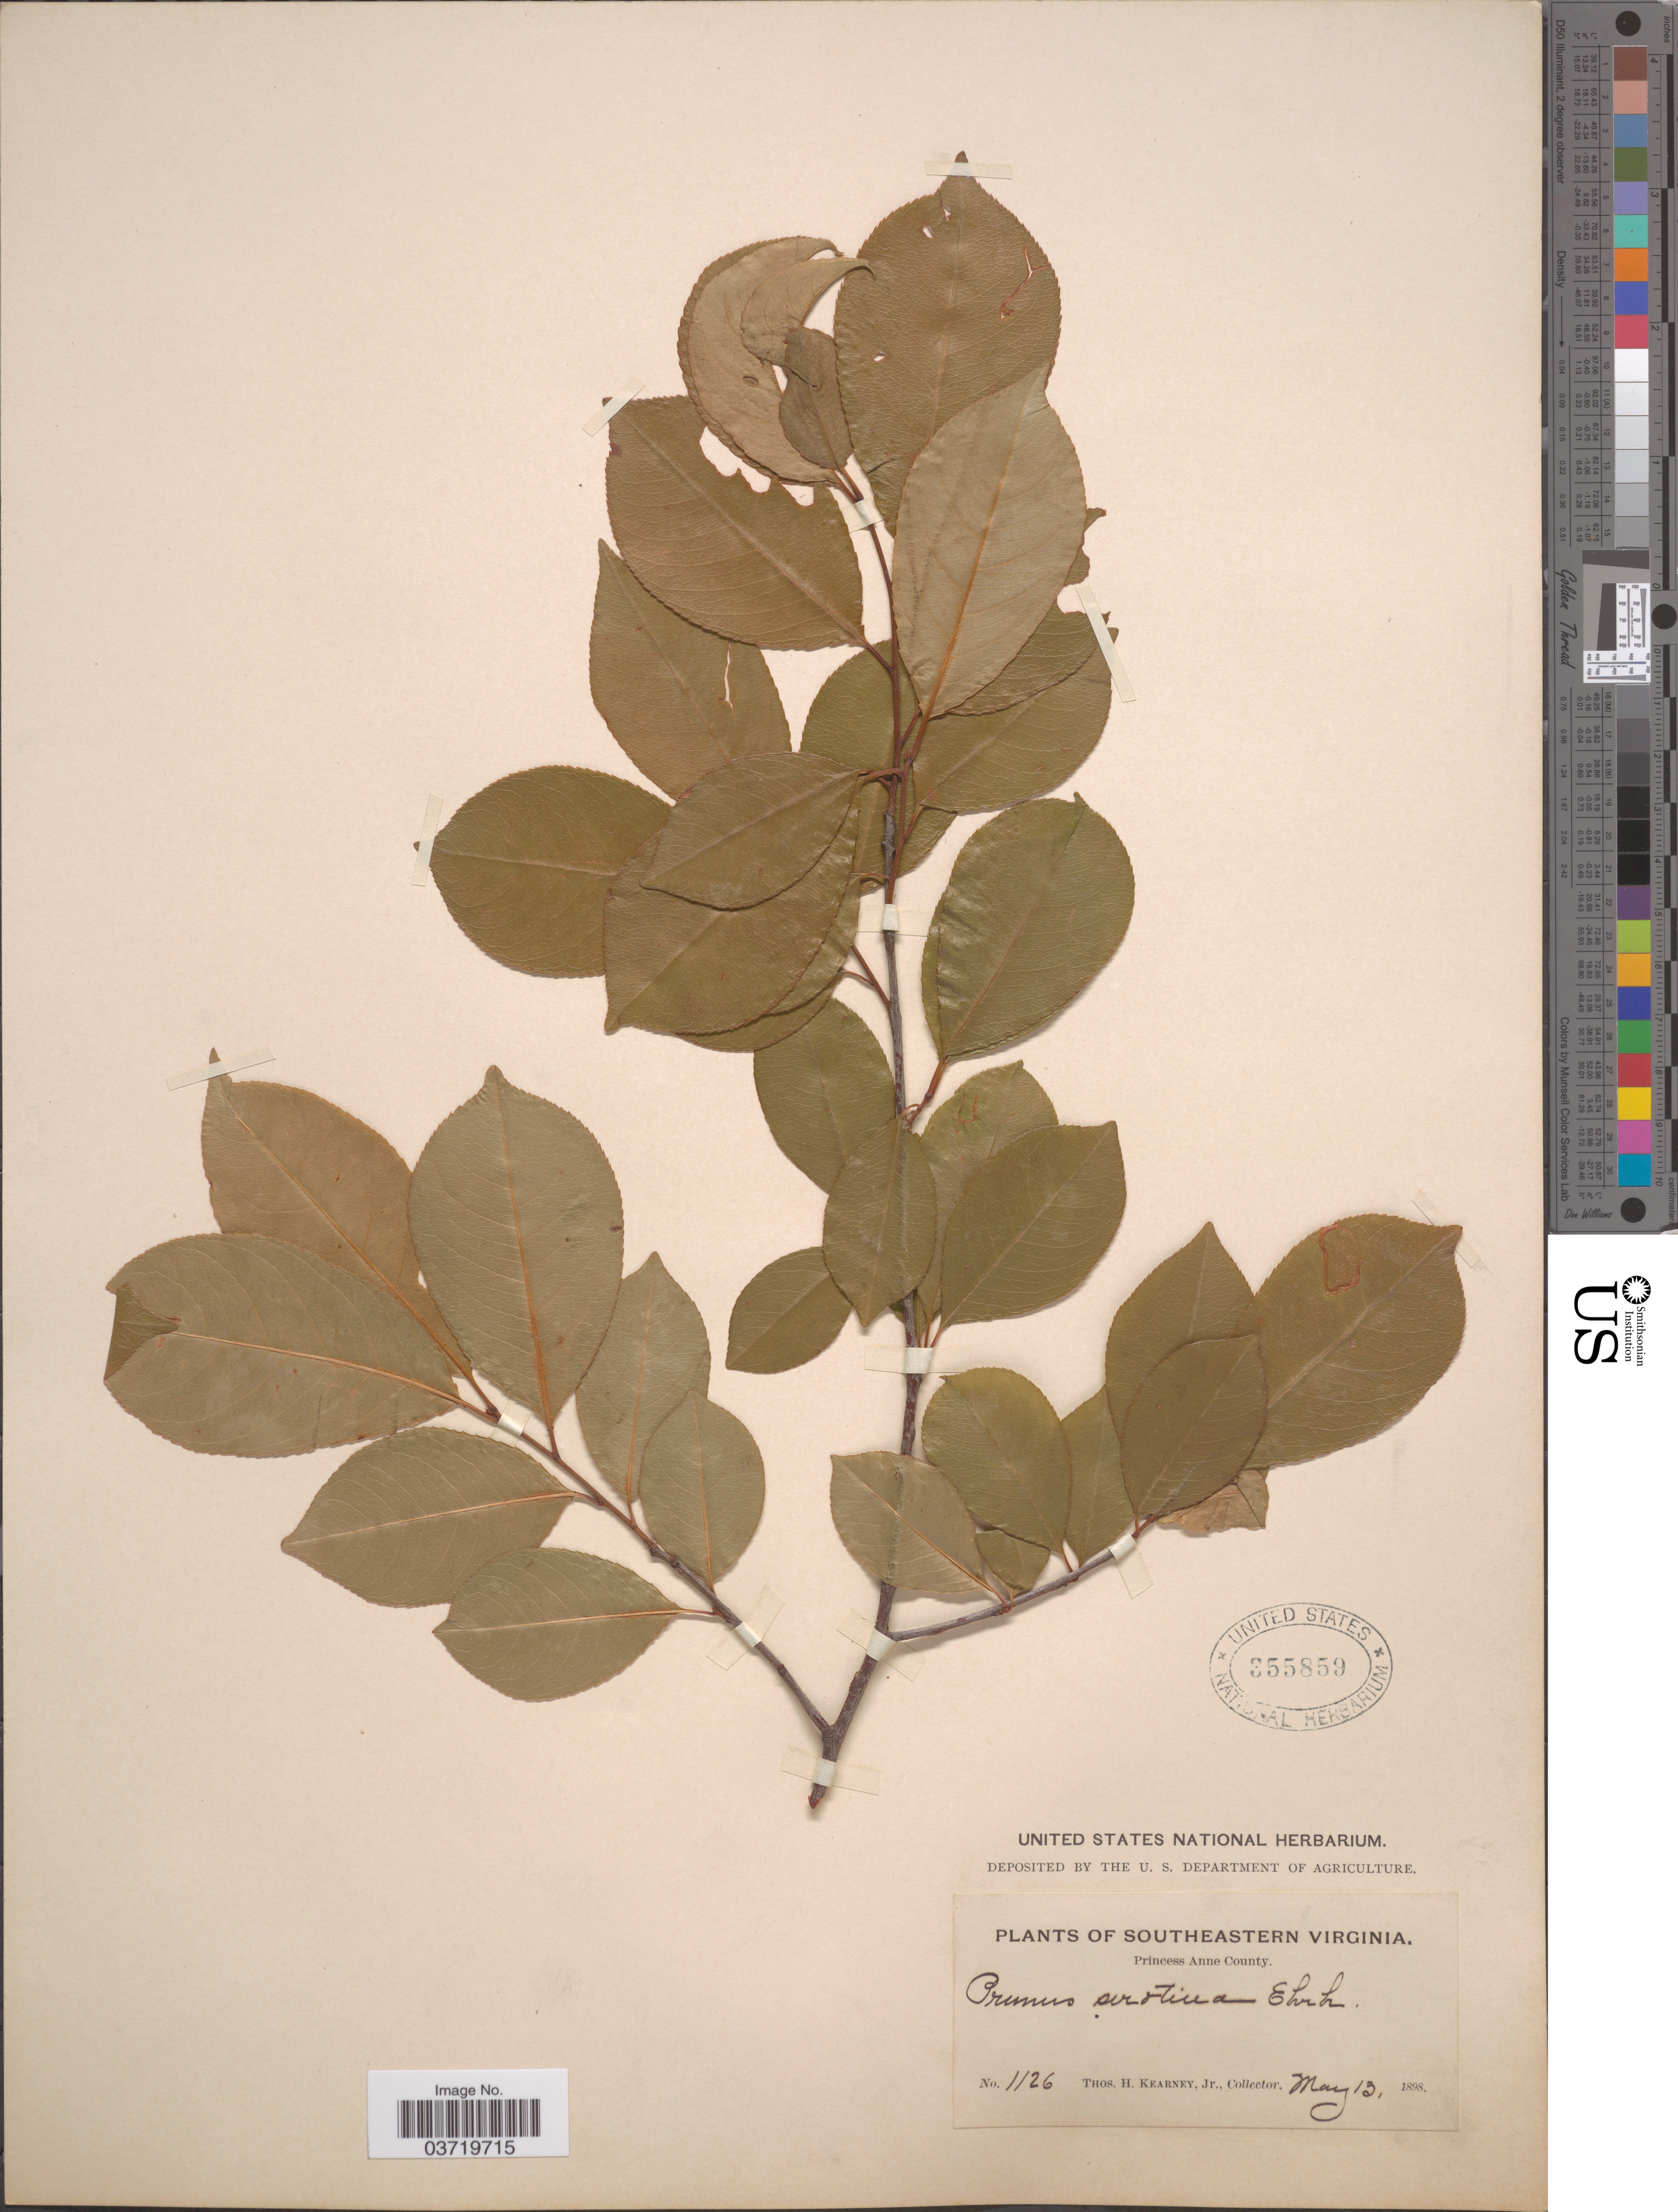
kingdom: Plantae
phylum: Tracheophyta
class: Magnoliopsida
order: Rosales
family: Rosaceae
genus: Prunus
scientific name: Prunus serotina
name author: Ehrh.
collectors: T. H. Kearney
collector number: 1126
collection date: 1898-05-13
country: United States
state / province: Virginia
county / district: City of Virginia Beach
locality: Southeastern Virginia. Princess Anne County.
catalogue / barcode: US 355859